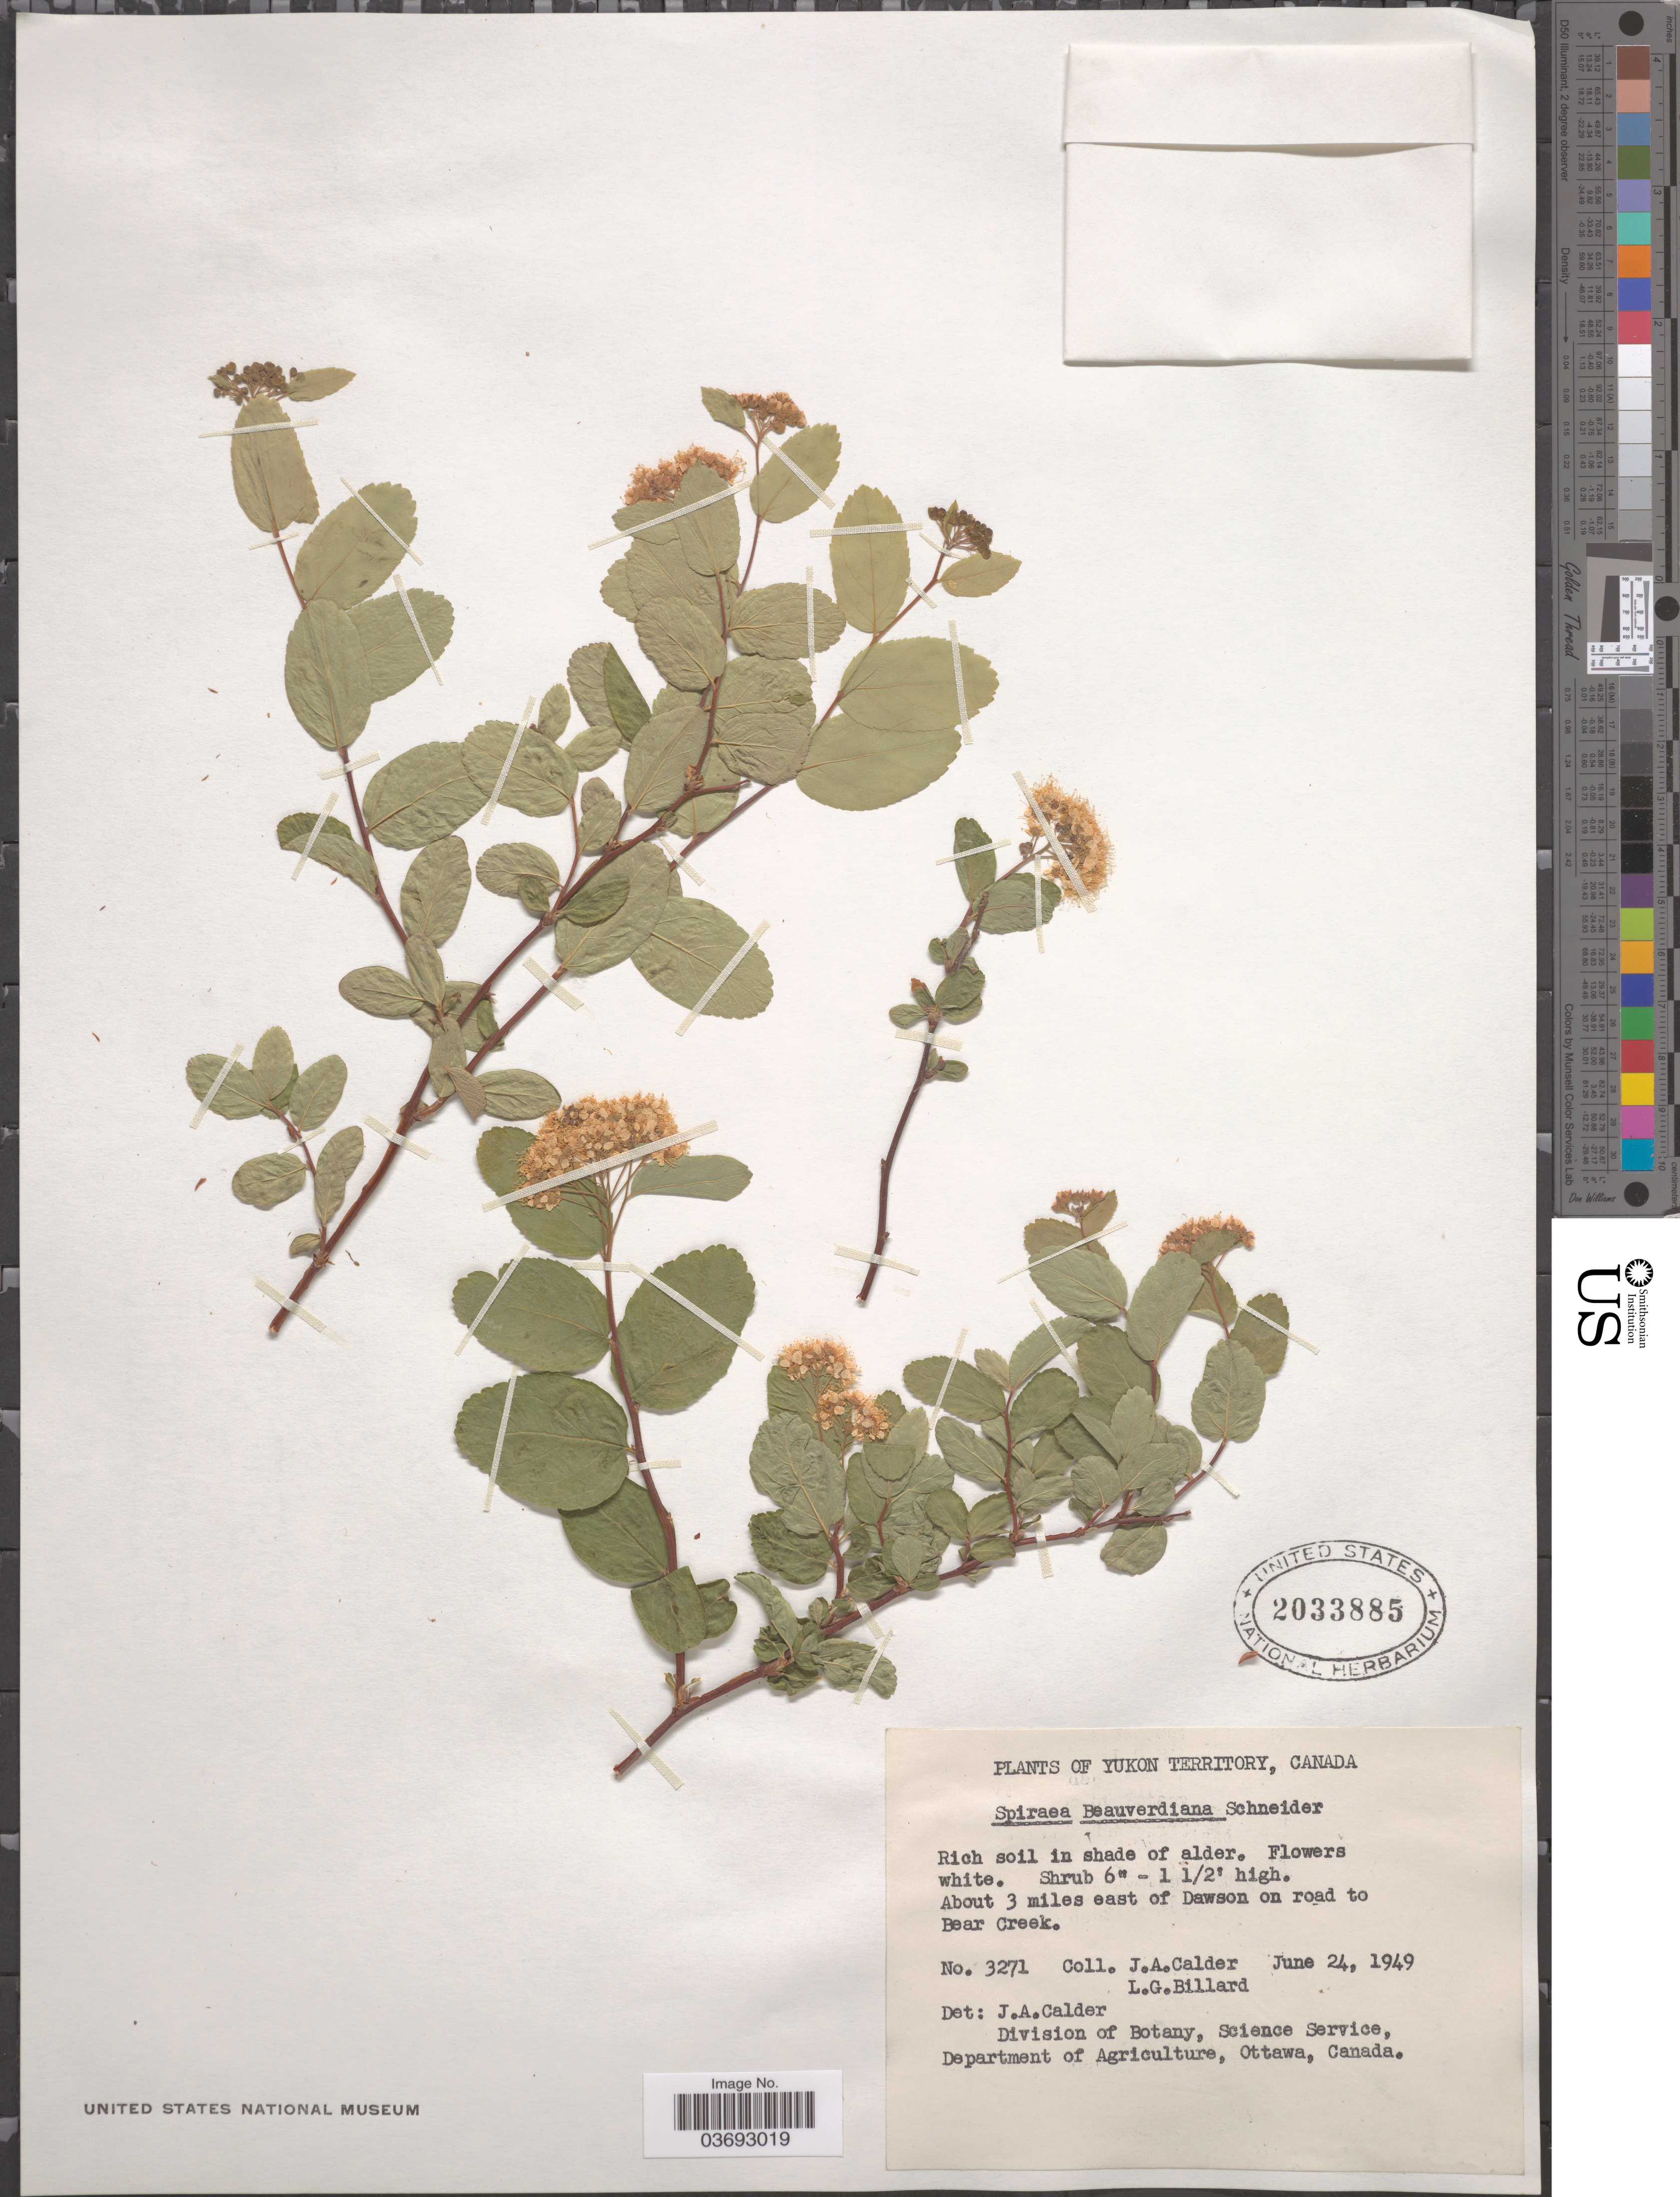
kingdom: Plantae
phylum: Tracheophyta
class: Magnoliopsida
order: Rosales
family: Rosaceae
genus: Spiraea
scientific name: Spiraea stevenii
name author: (C.K. Schneid.) Rydb.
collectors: J. A. Calder & L. Billard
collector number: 3271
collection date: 1949-06-24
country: Canada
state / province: Yukon Territory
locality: About 3 miles east of Dawson on road to Bear Creek.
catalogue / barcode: US 2033885